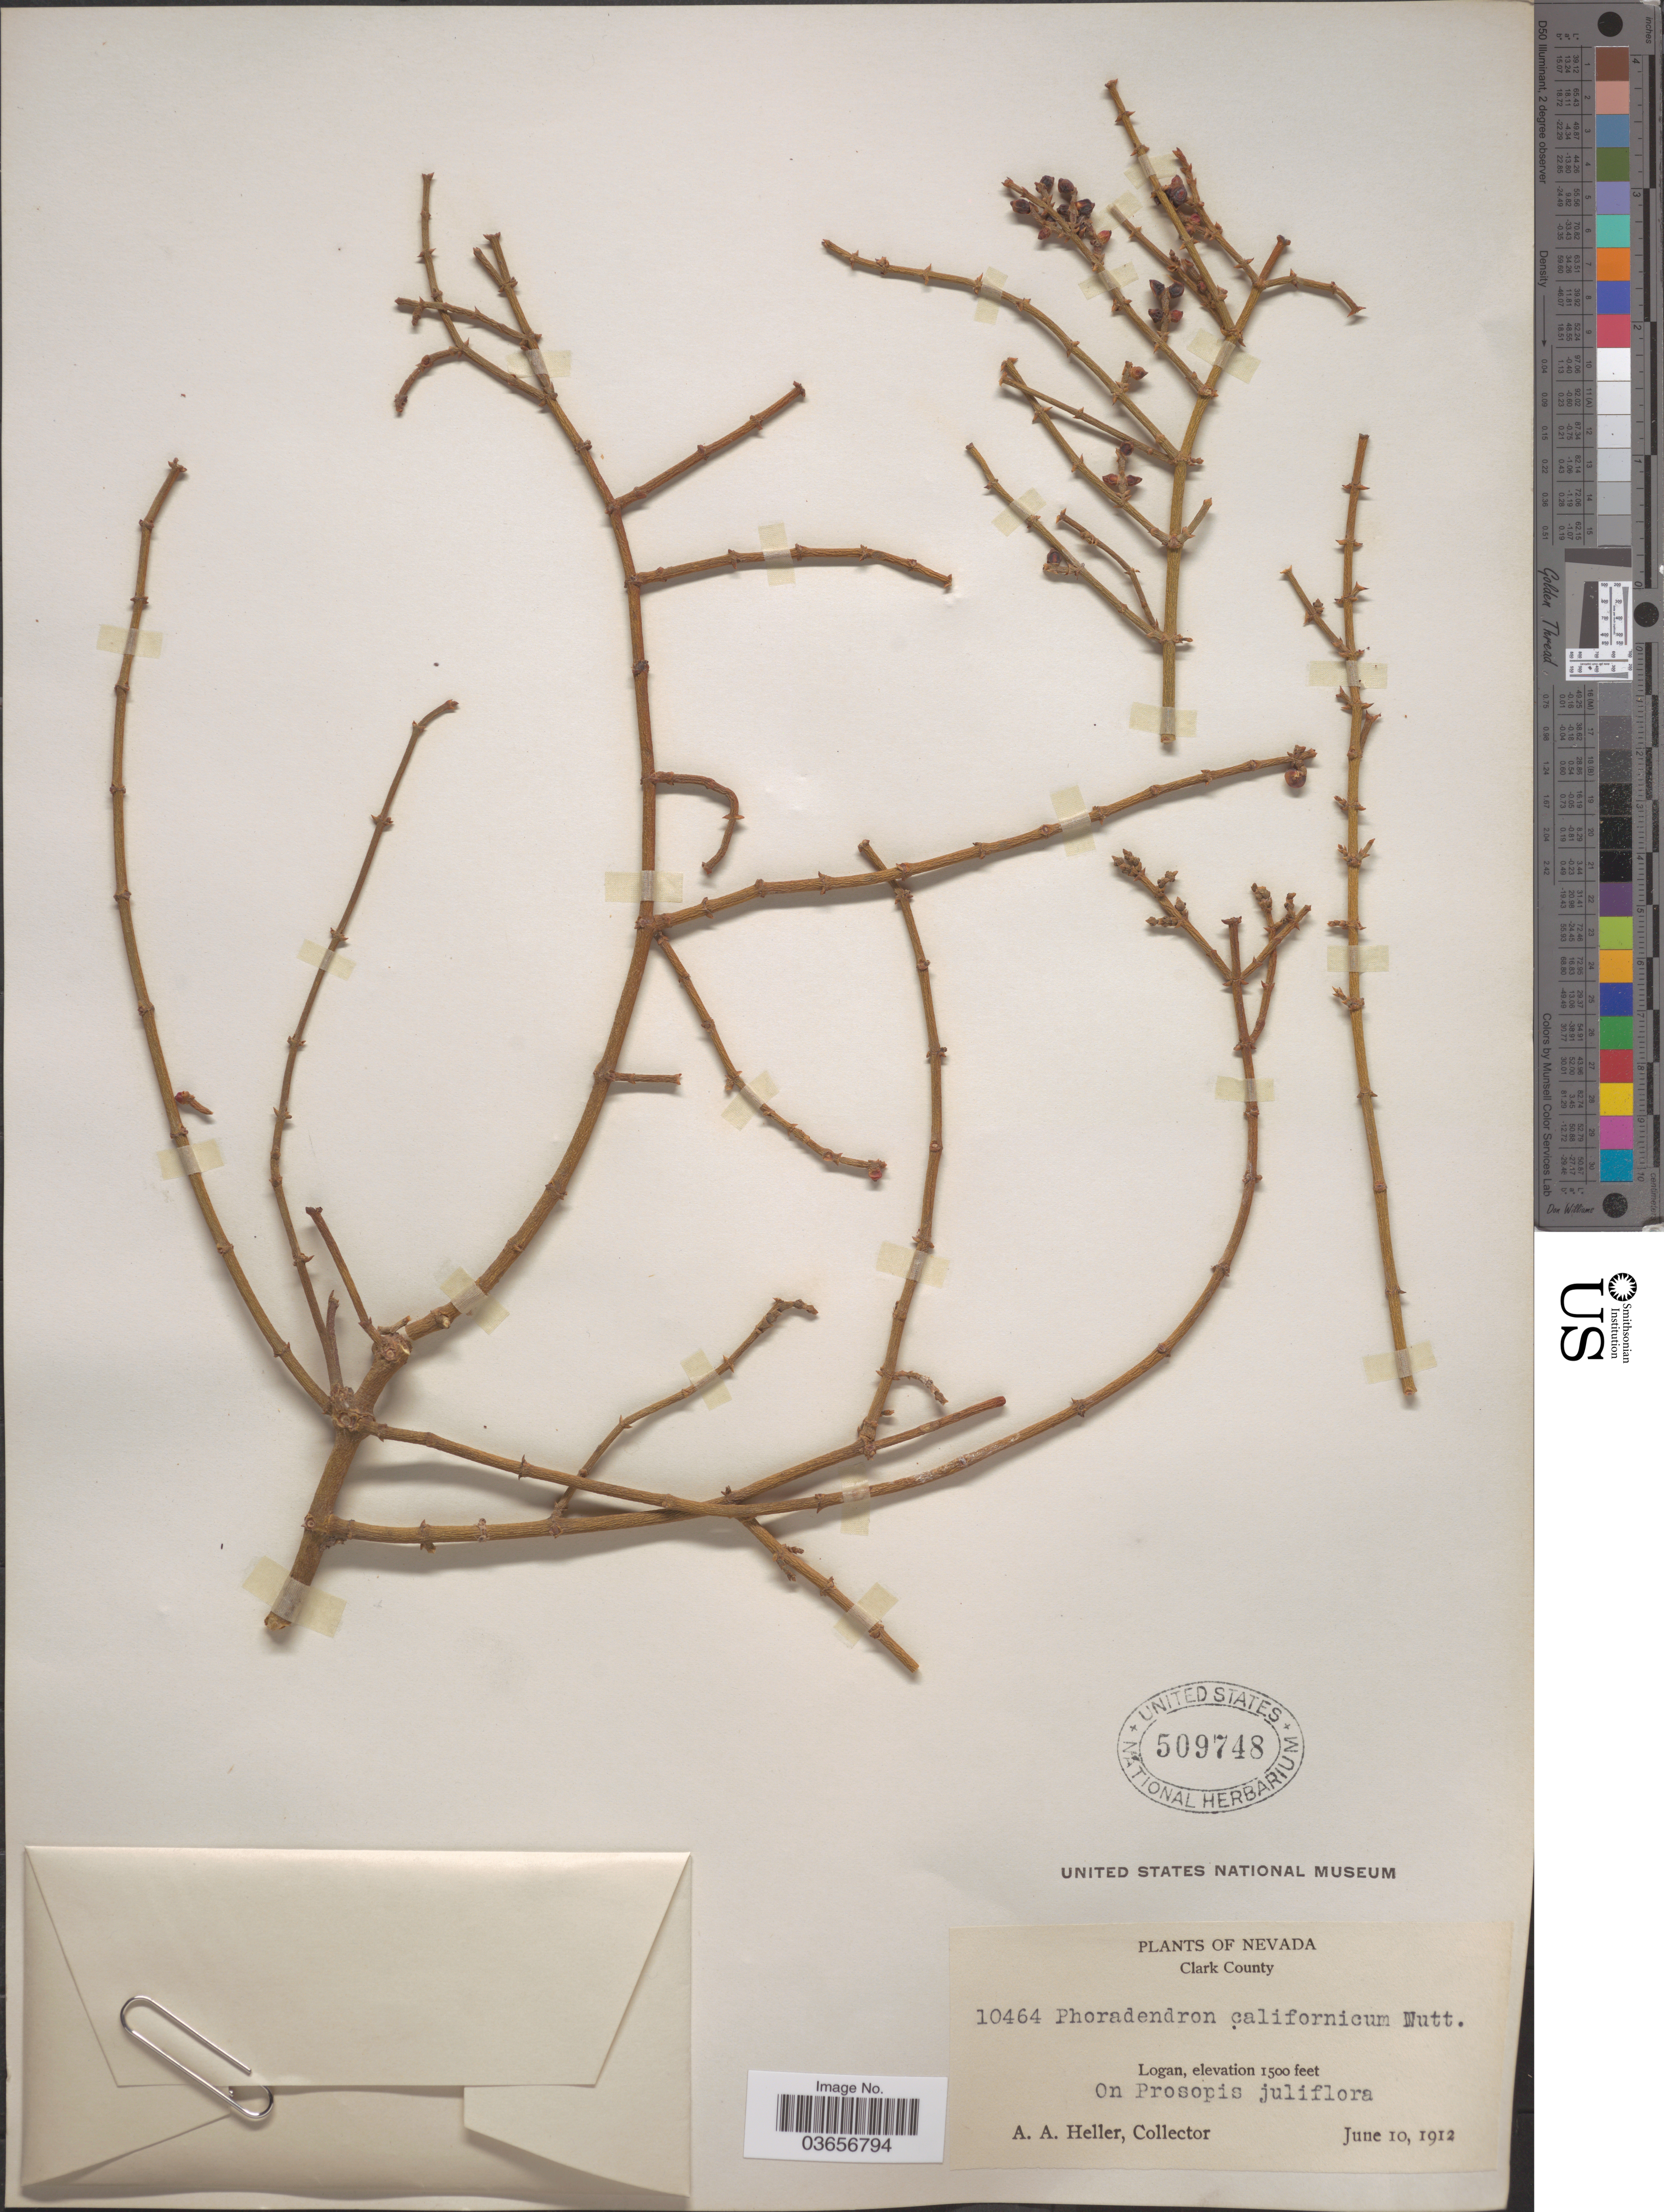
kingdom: Plantae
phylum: Tracheophyta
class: Magnoliopsida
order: Santalales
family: Viscaceae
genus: Phoradendron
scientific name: Phoradendron californicum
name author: Nutt.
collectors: A. A. Heller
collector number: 10464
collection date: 1912-06-10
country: United States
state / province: Nevada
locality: Clark County. Logan.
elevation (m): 457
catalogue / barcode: US 509748